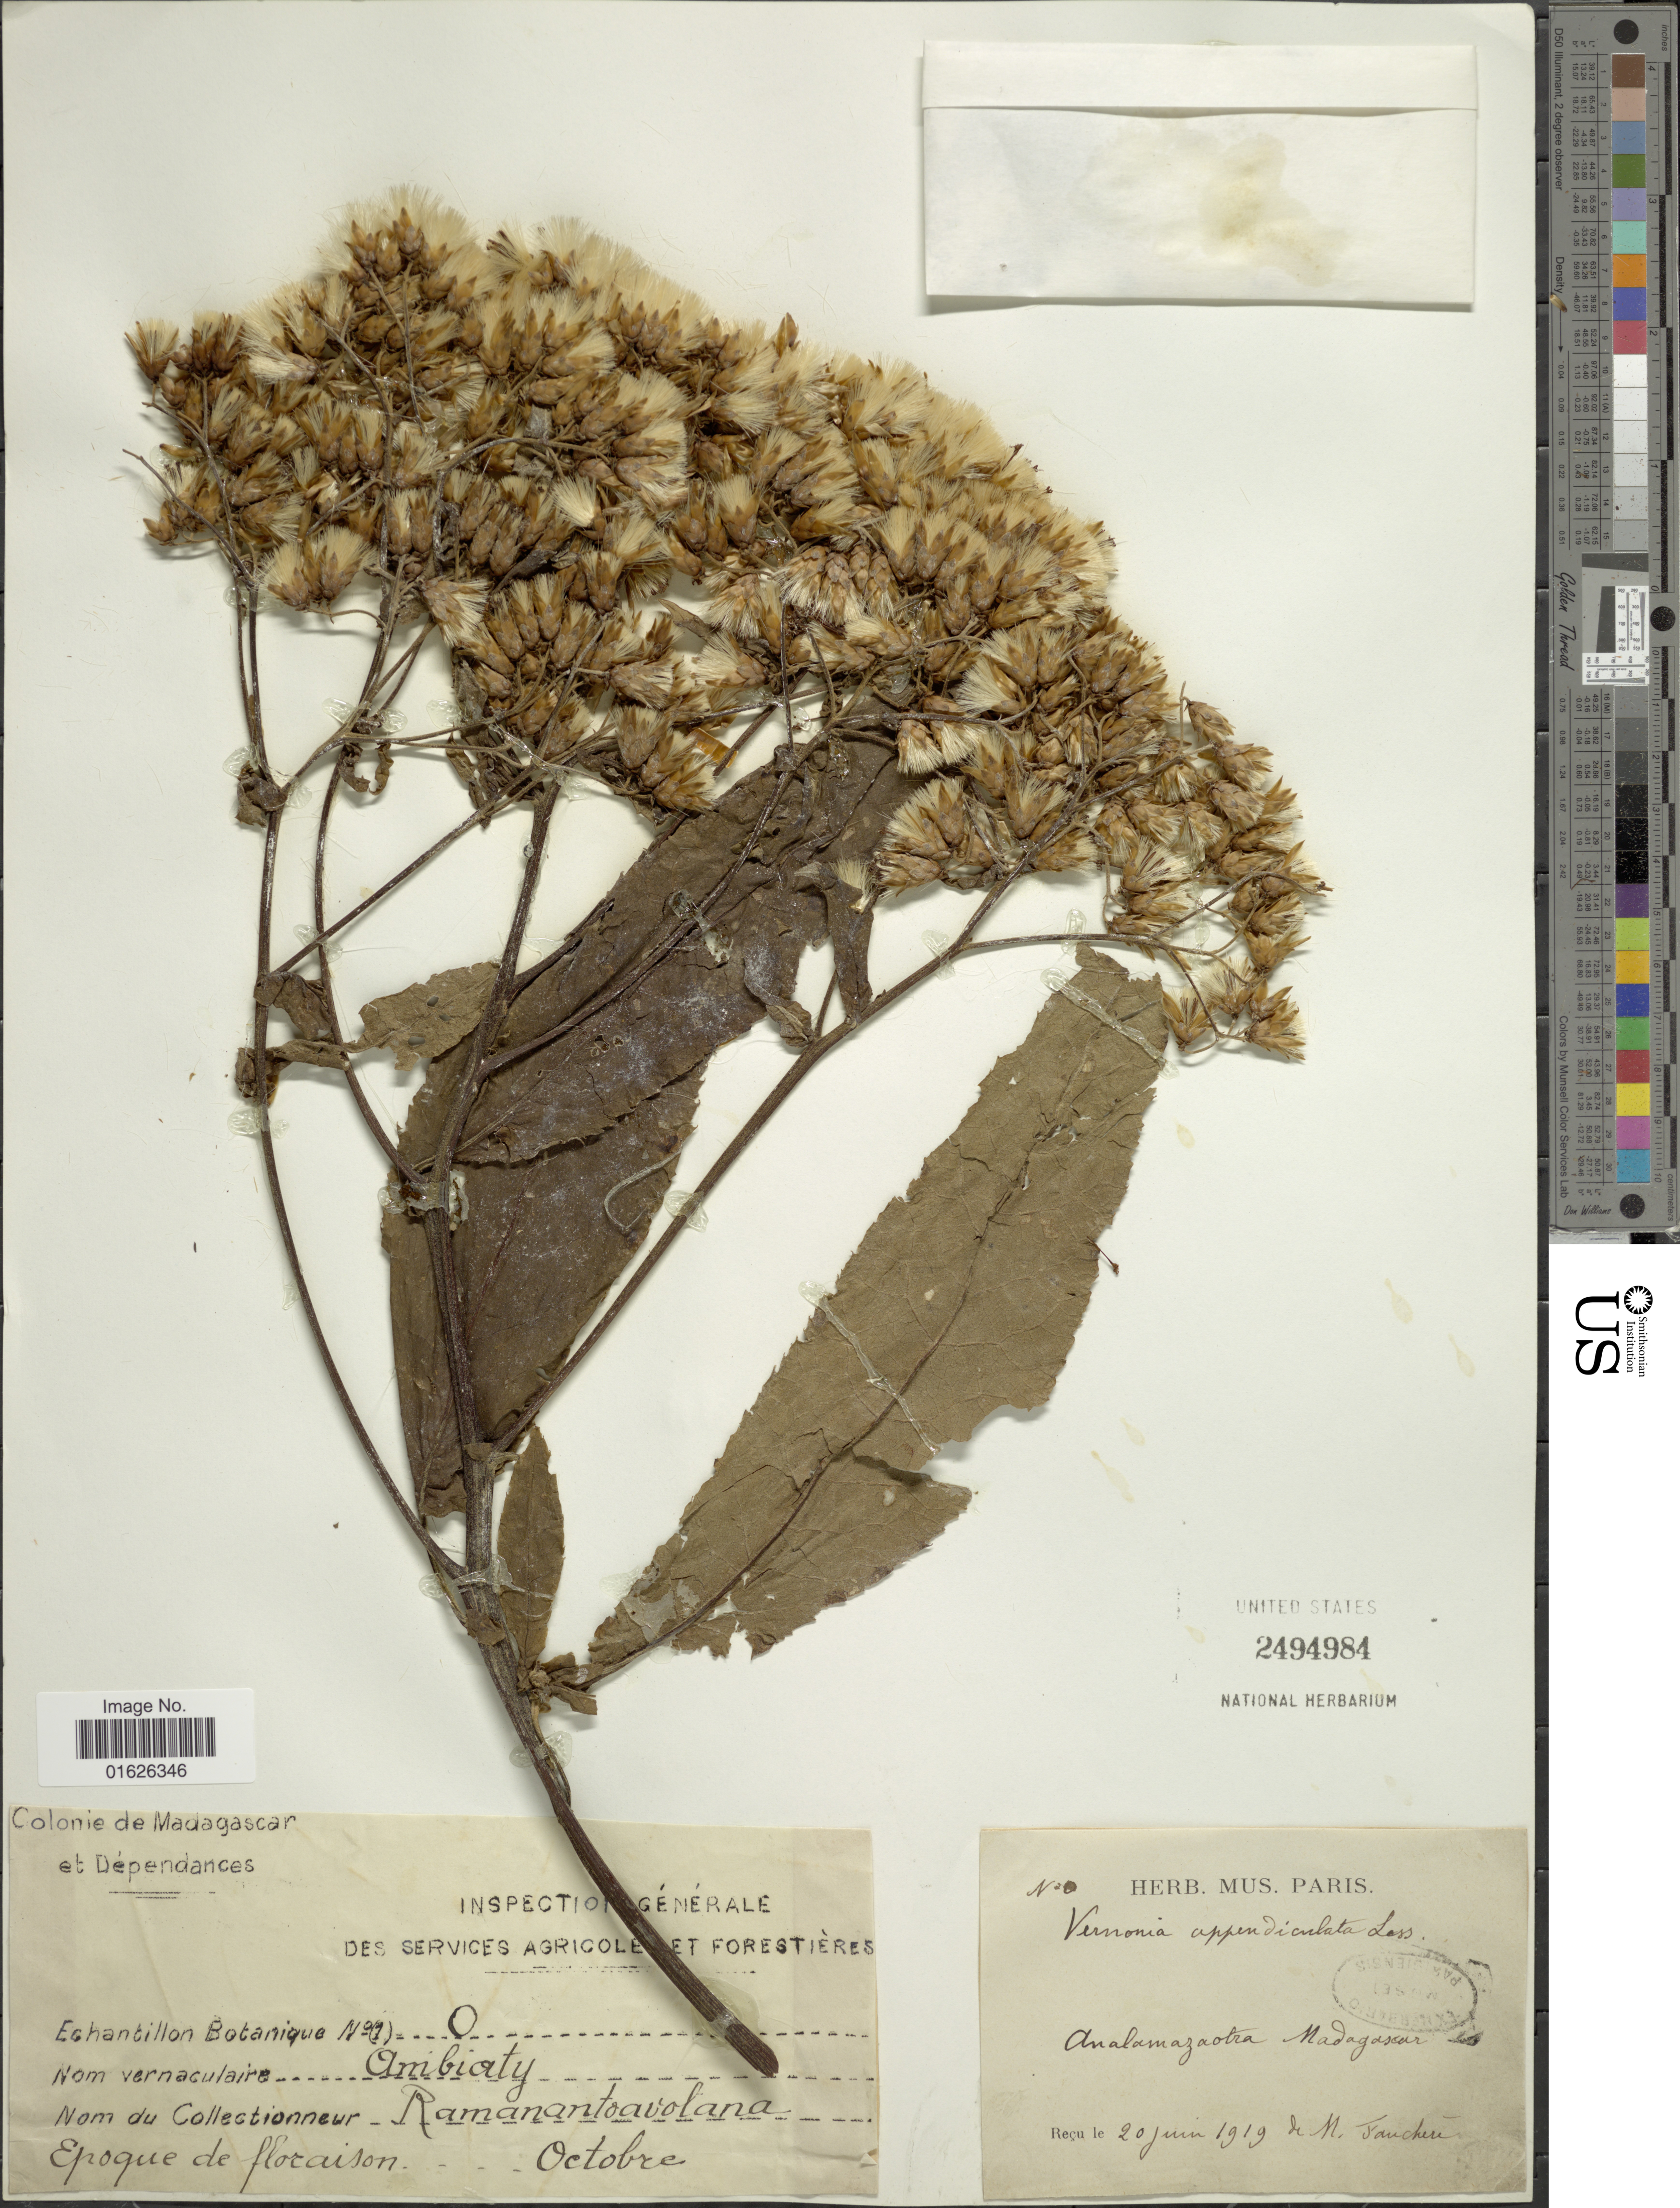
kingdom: Plantae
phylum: Tracheophyta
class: Magnoliopsida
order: Asterales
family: Asteraceae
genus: Gymnanthemum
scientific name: Gymnanthemum appendiculatum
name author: (Less.) H. Rob.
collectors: N. Fanchere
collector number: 0*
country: Madagascar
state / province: Analamanga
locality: Colonie de Madagascar et Dependances, Analamazaotra.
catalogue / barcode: US 2494984